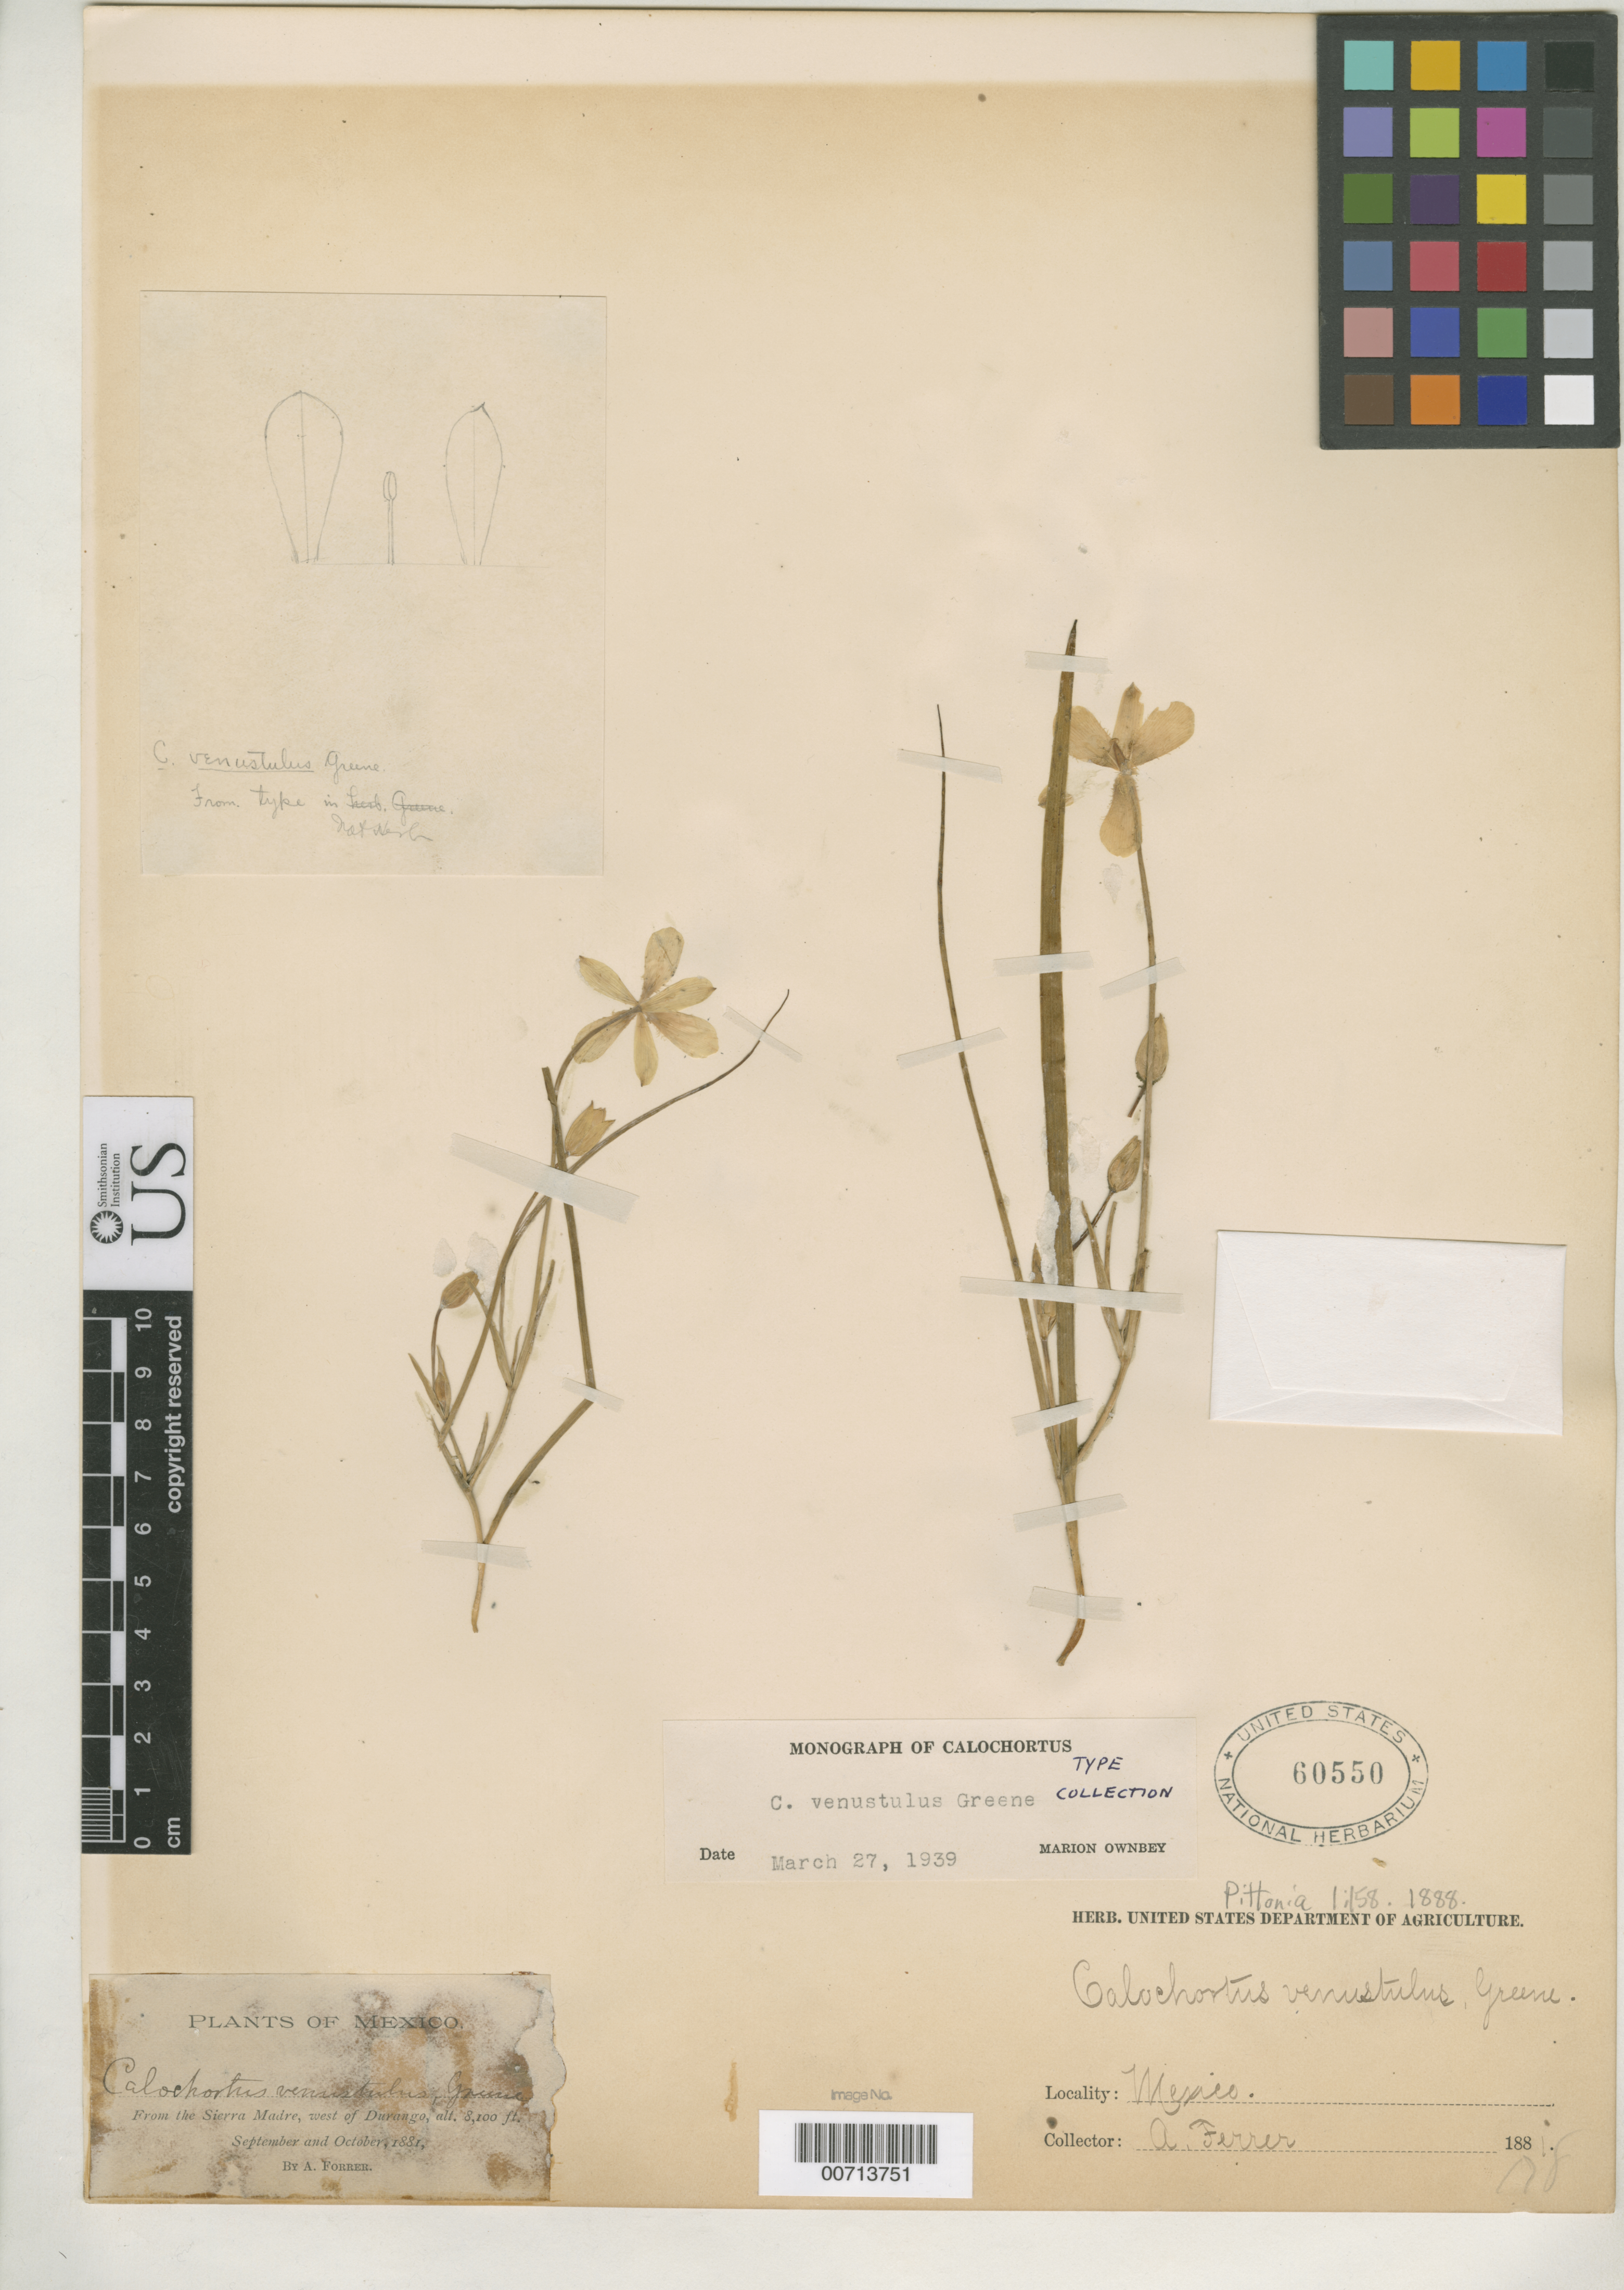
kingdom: Plantae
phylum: Tracheophyta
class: Liliopsida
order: Liliales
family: Liliaceae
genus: Calochortus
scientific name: Calochortus venustulus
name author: Greene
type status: Type Collection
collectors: A. Forrer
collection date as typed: Sep 1881 to -- Oct 1881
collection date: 1881-09/1881-10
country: Mexico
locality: From Sierra Madre, W of Durango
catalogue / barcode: US 60550